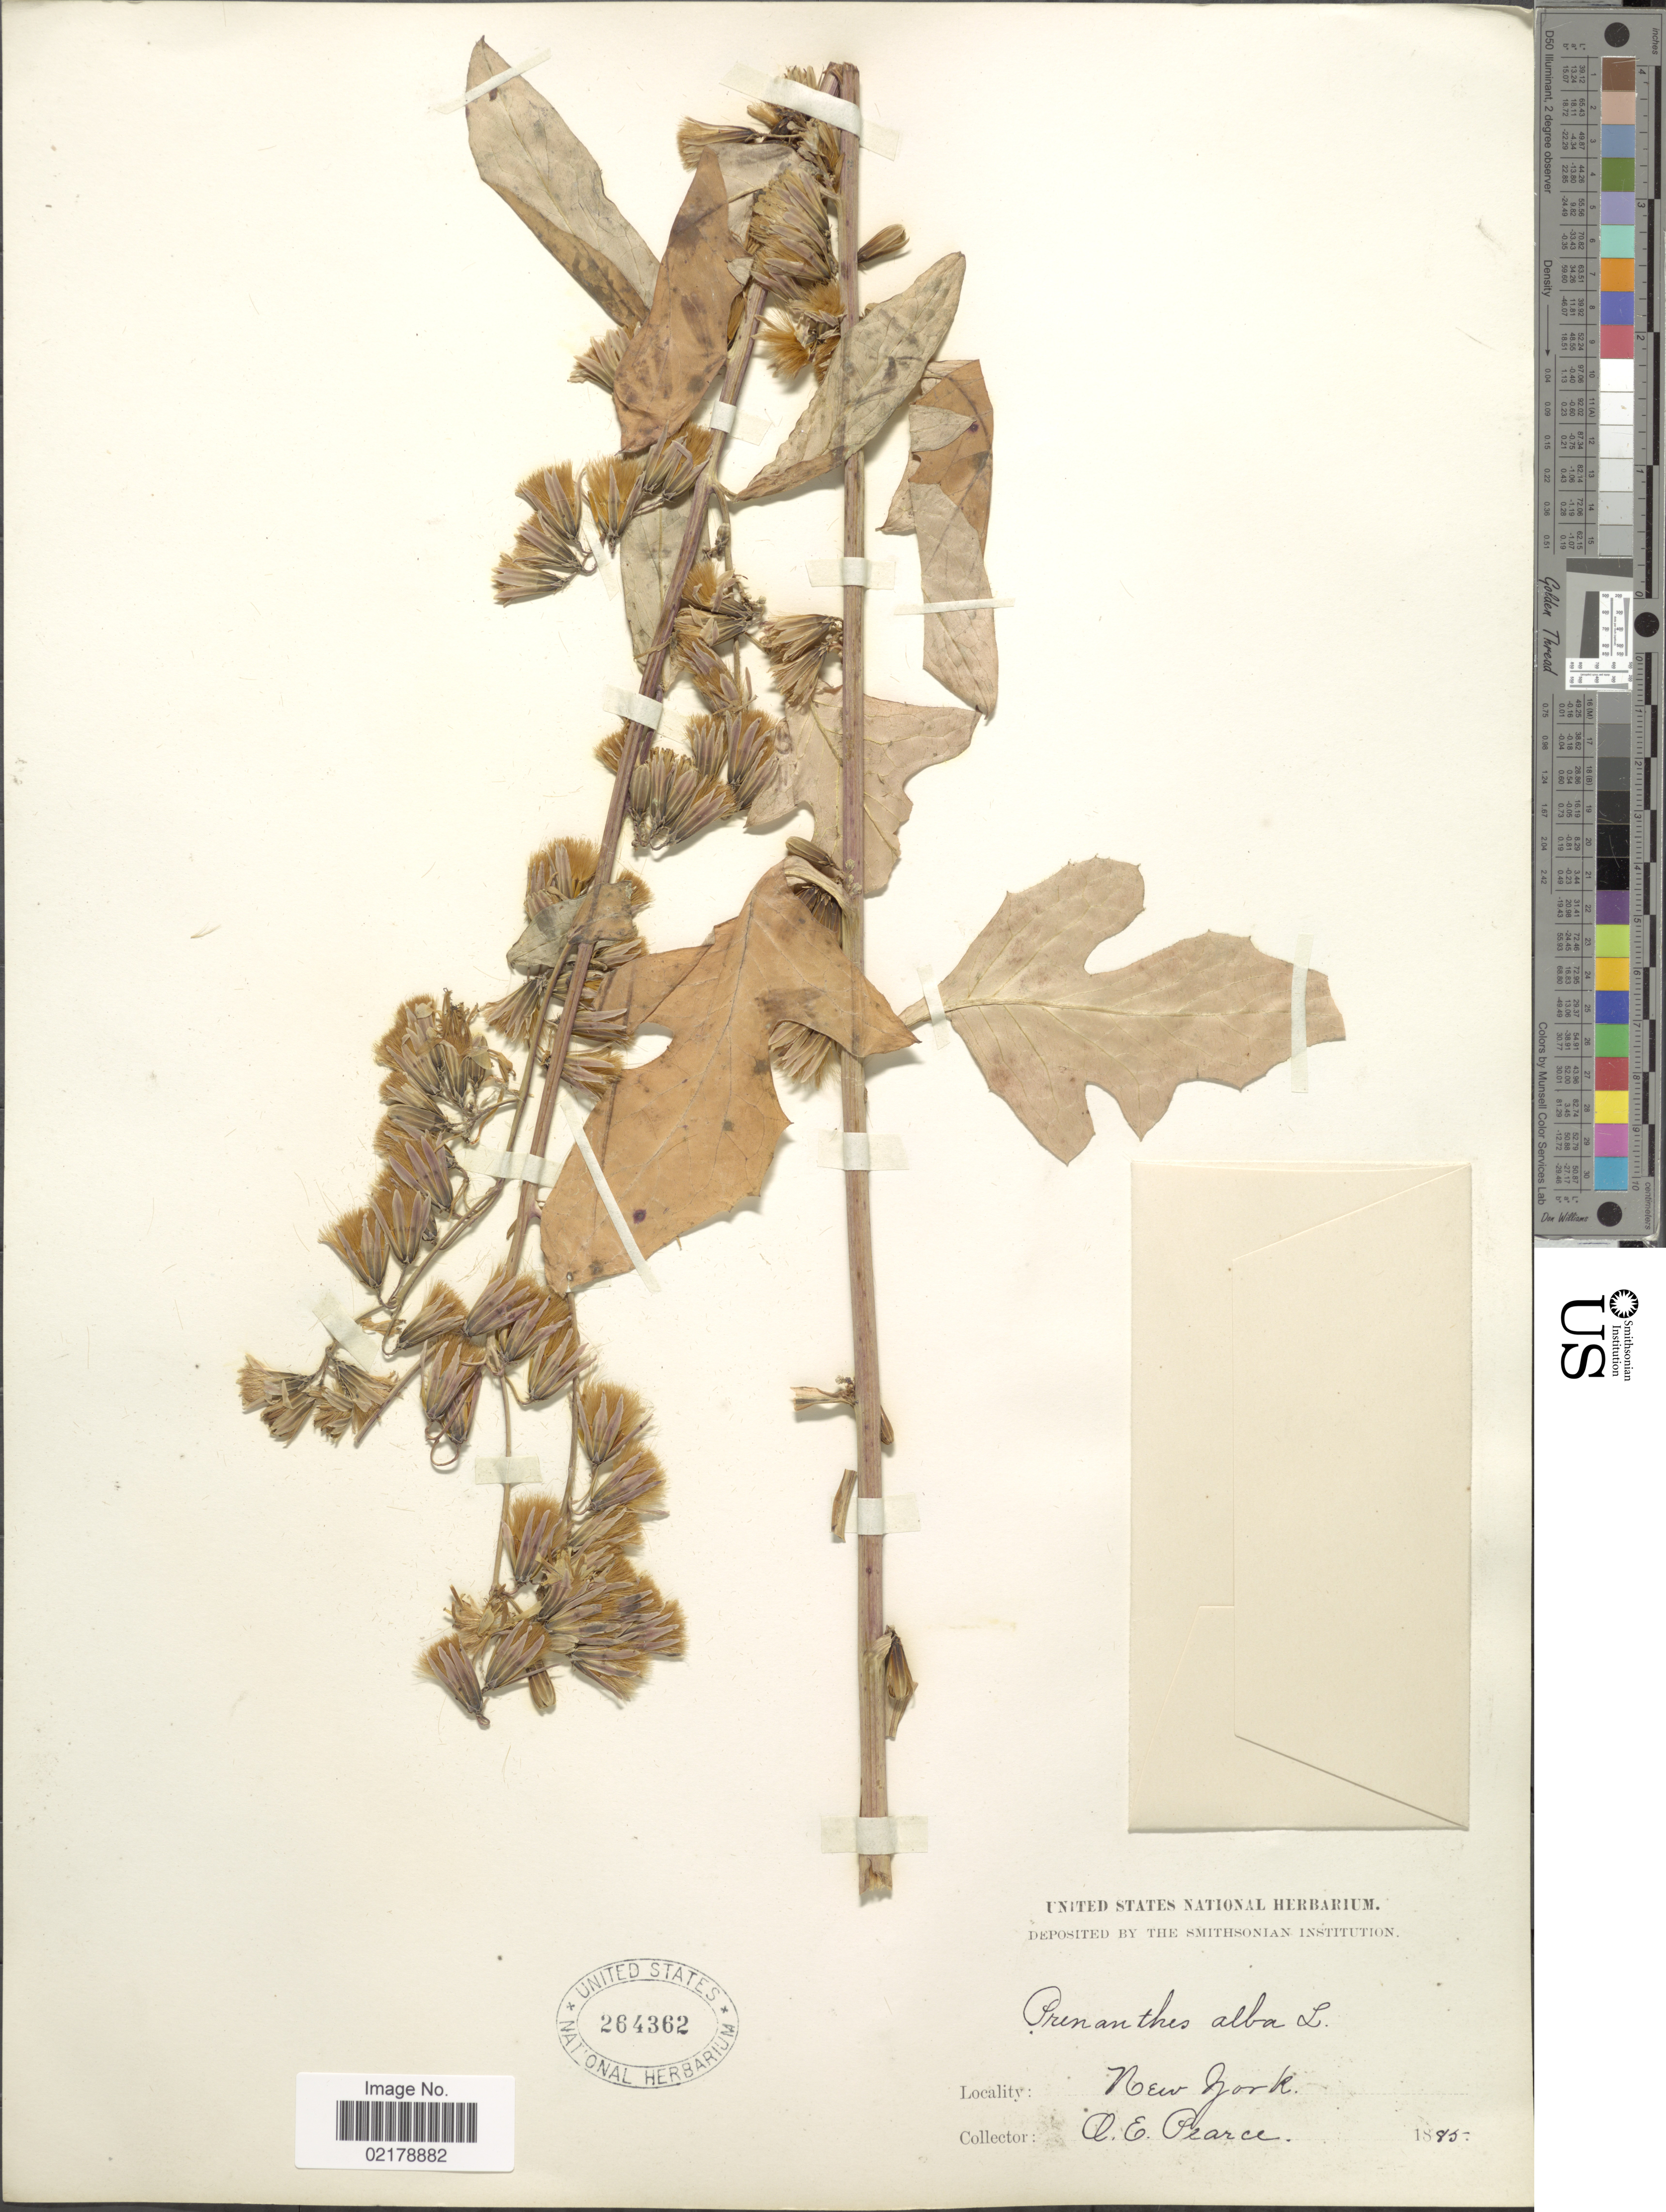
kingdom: Plantae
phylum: Tracheophyta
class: Magnoliopsida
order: Asterales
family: Asteraceae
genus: Nabalus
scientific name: Nabalus albus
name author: (L.) Hook.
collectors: O. E. Pearce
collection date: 1885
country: United States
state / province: New York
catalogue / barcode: US 264362